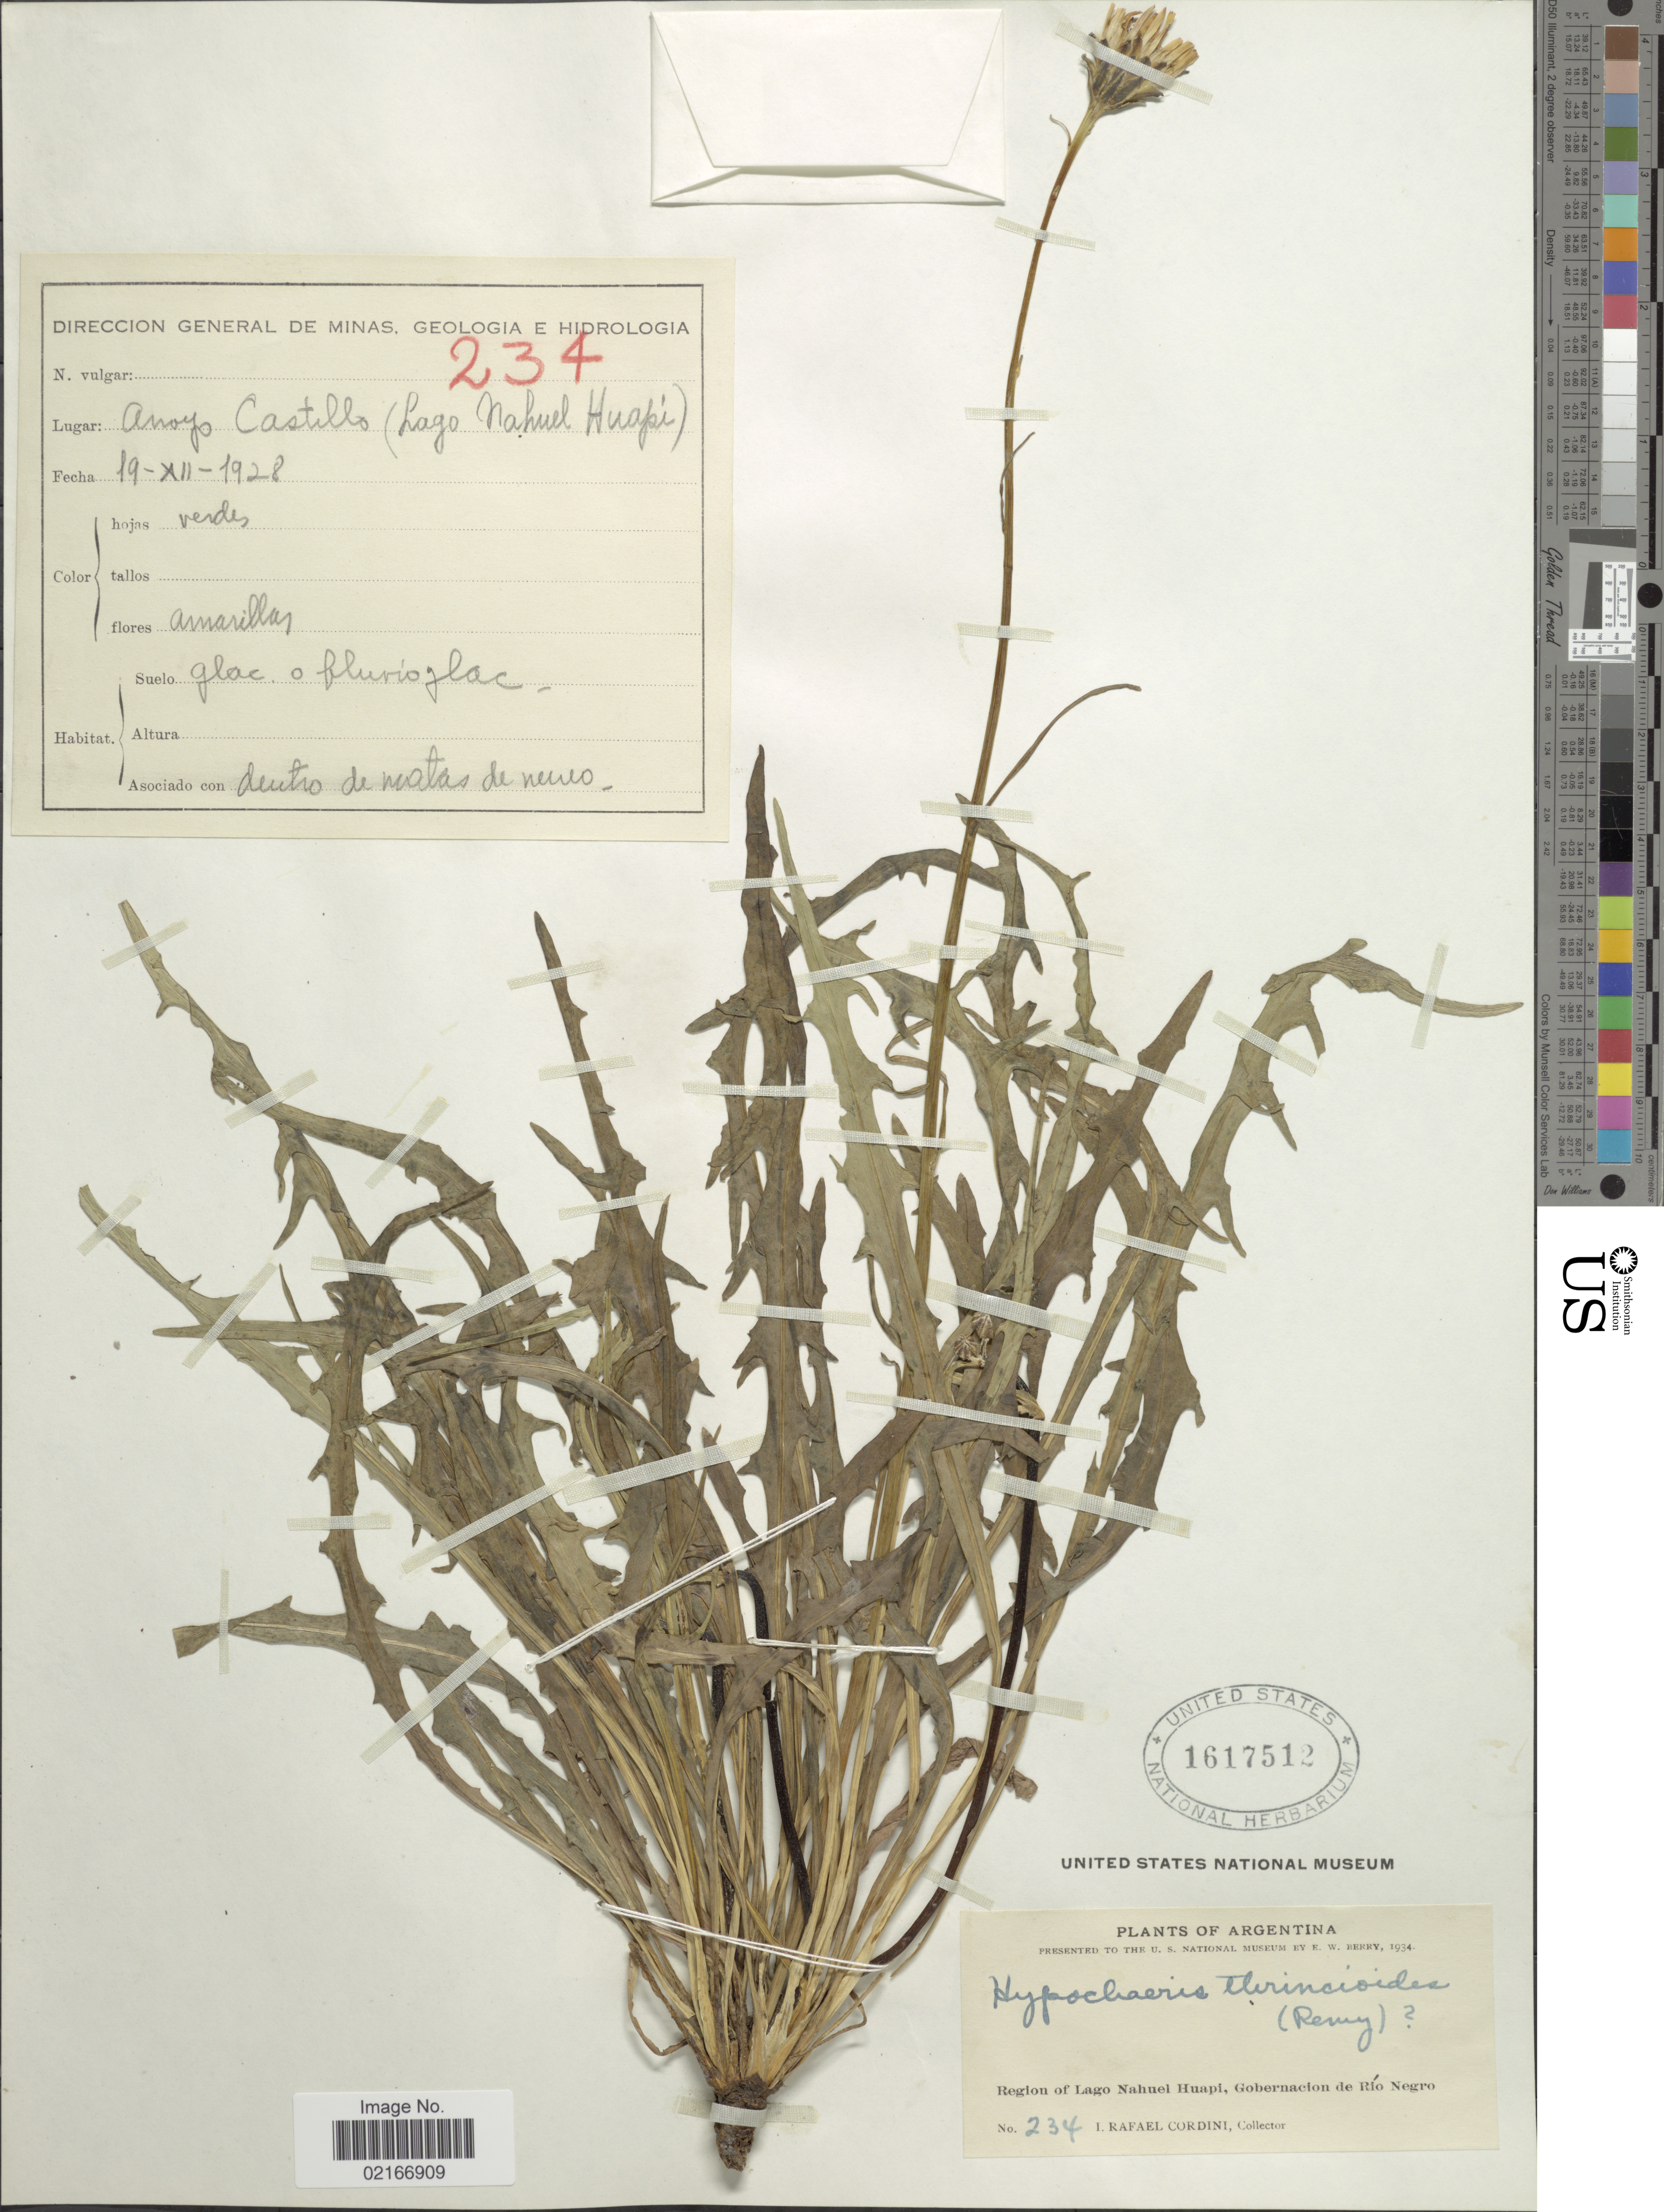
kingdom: Plantae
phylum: Tracheophyta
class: Magnoliopsida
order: Asterales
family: Asteraceae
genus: Hypochaeris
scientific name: Hypochaeris thrincoides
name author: (J. Rémy) Reiche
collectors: I. Cordini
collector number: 234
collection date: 1928-12-19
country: Argentina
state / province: Rio Negro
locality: Region of Lago Nahuel Huapi. Arroyo Castillo (Lago Nahuel Huapi)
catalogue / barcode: US 1617512